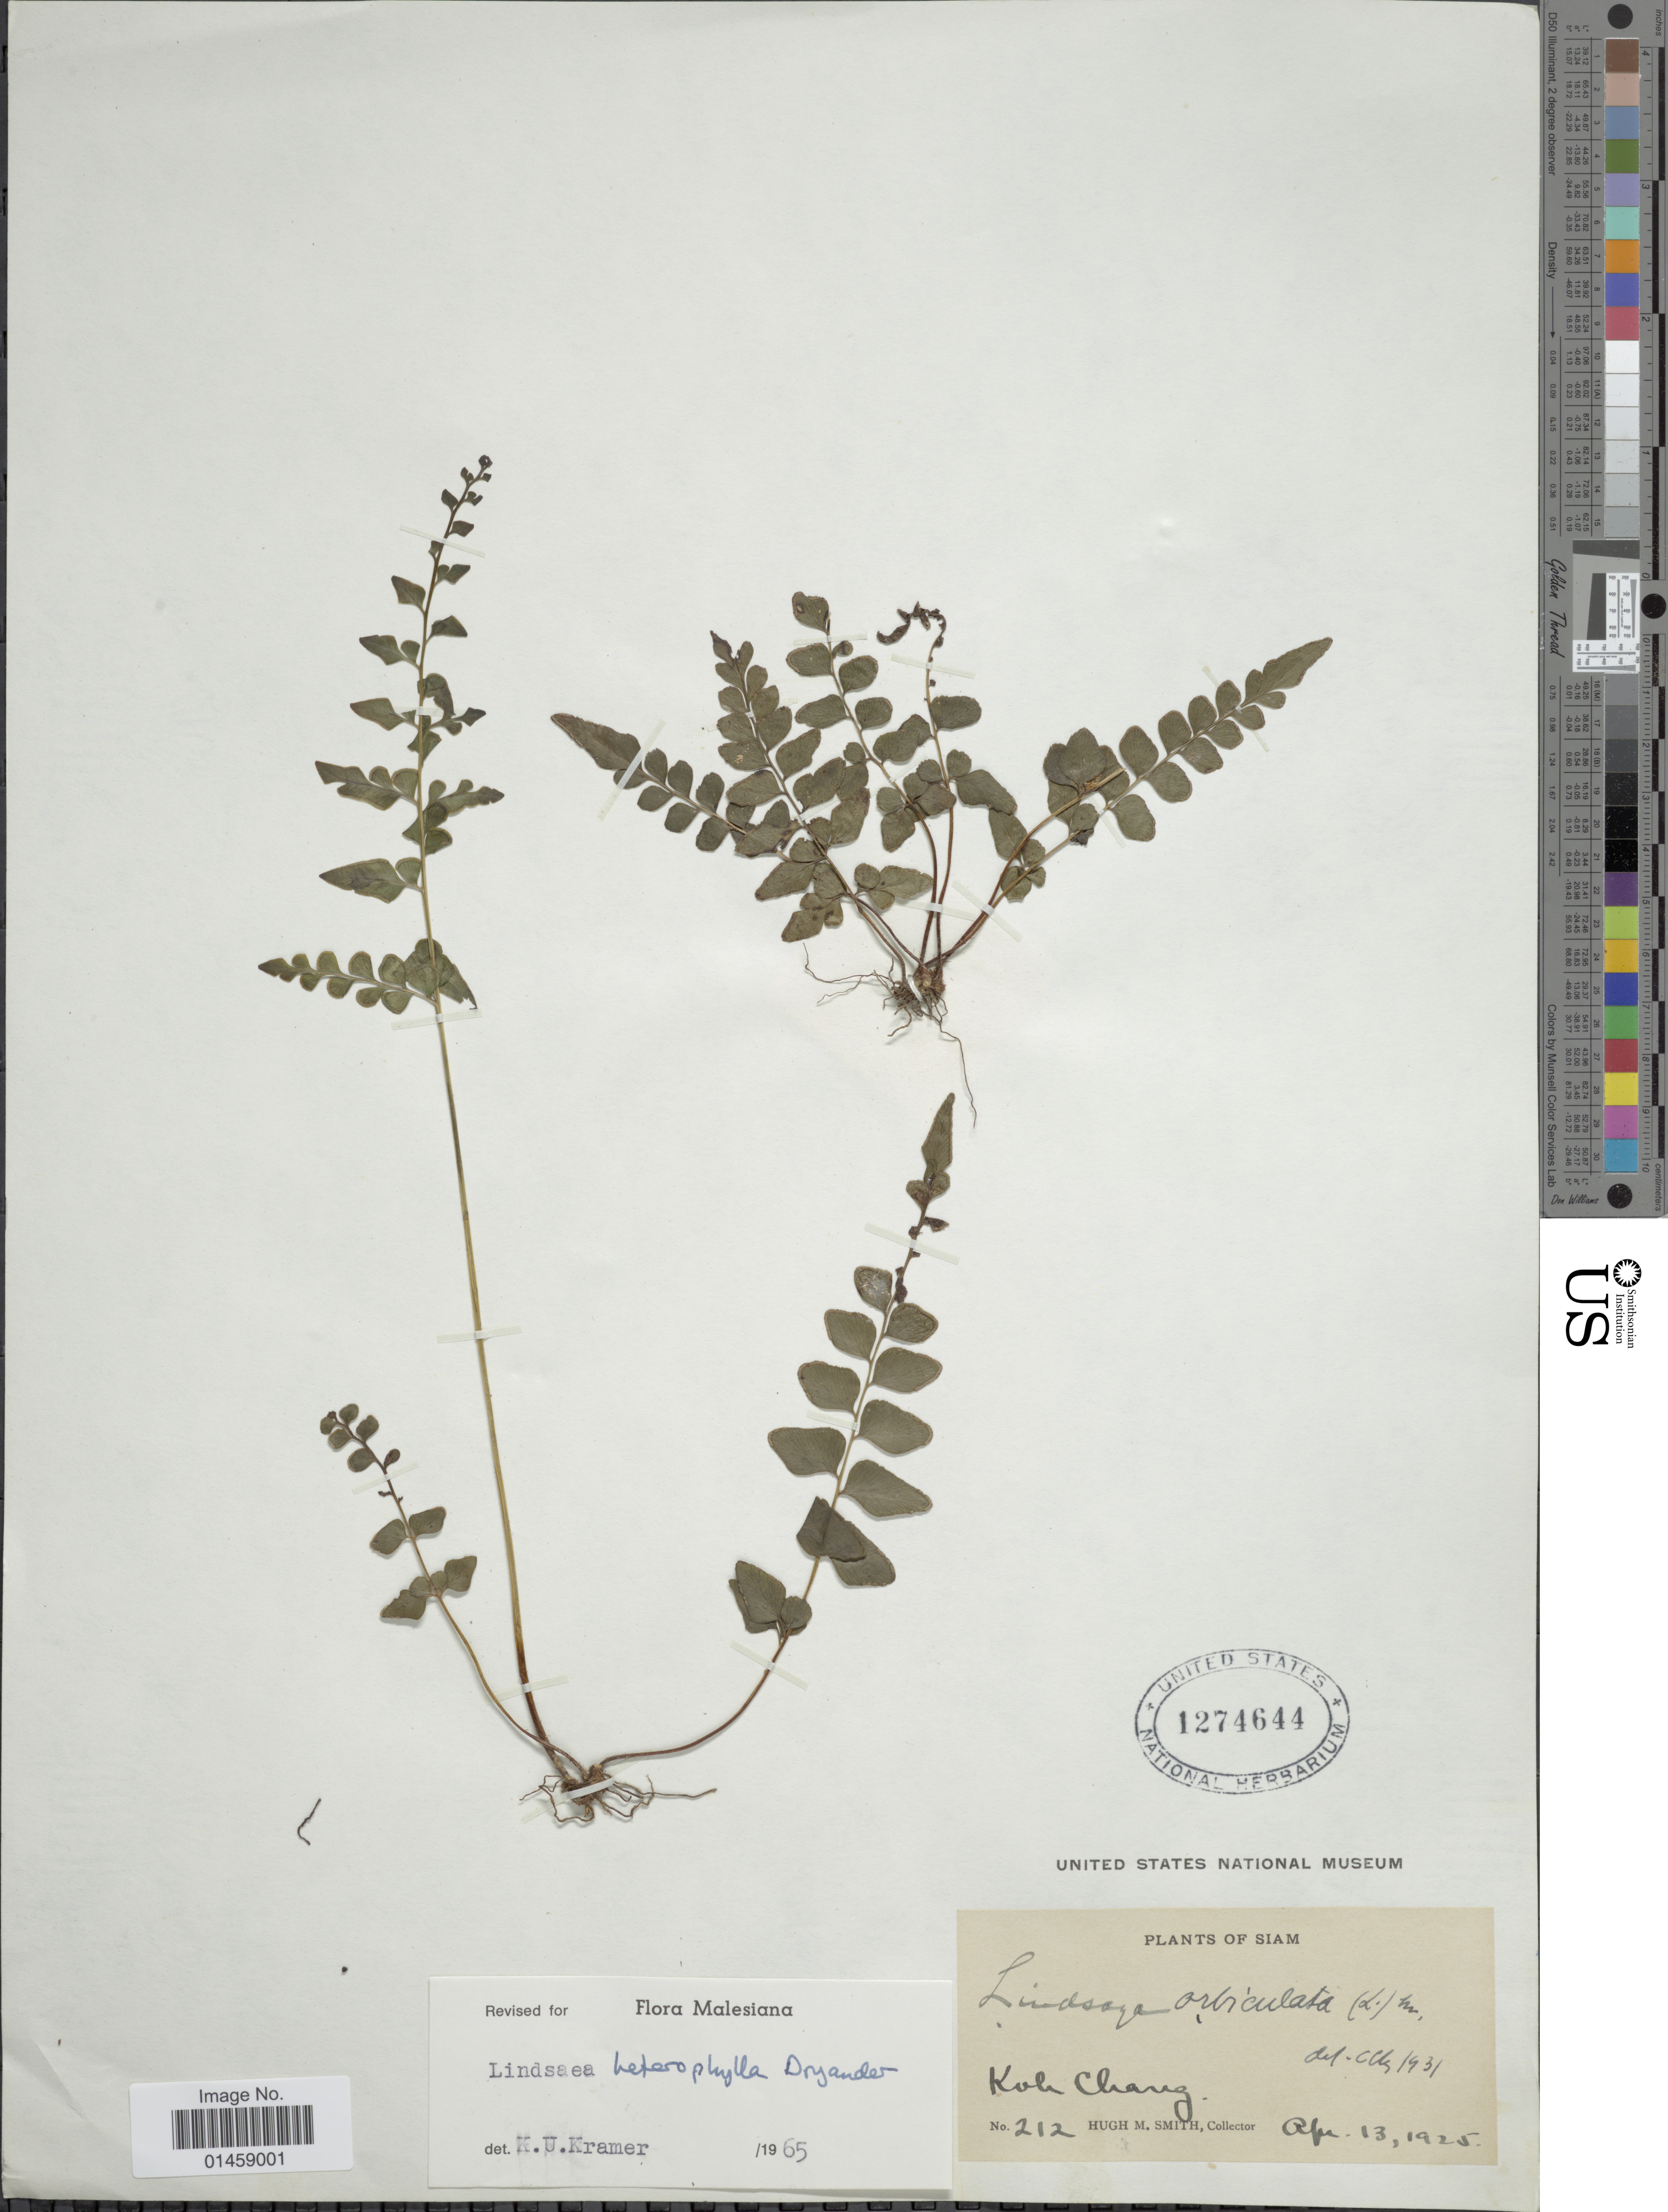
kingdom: Plantae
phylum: Tracheophyta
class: Polypodiopsida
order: Polypodiales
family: Lindsaeaceae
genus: Lindsaea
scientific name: Lindsaea heterophylla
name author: Dryand.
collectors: H. M. Smith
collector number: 212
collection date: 1925-04-13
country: Thailand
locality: Siam. Koh Chang.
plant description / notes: Corrected "Kok Chang" to Koh Chang.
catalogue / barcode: US 1274644